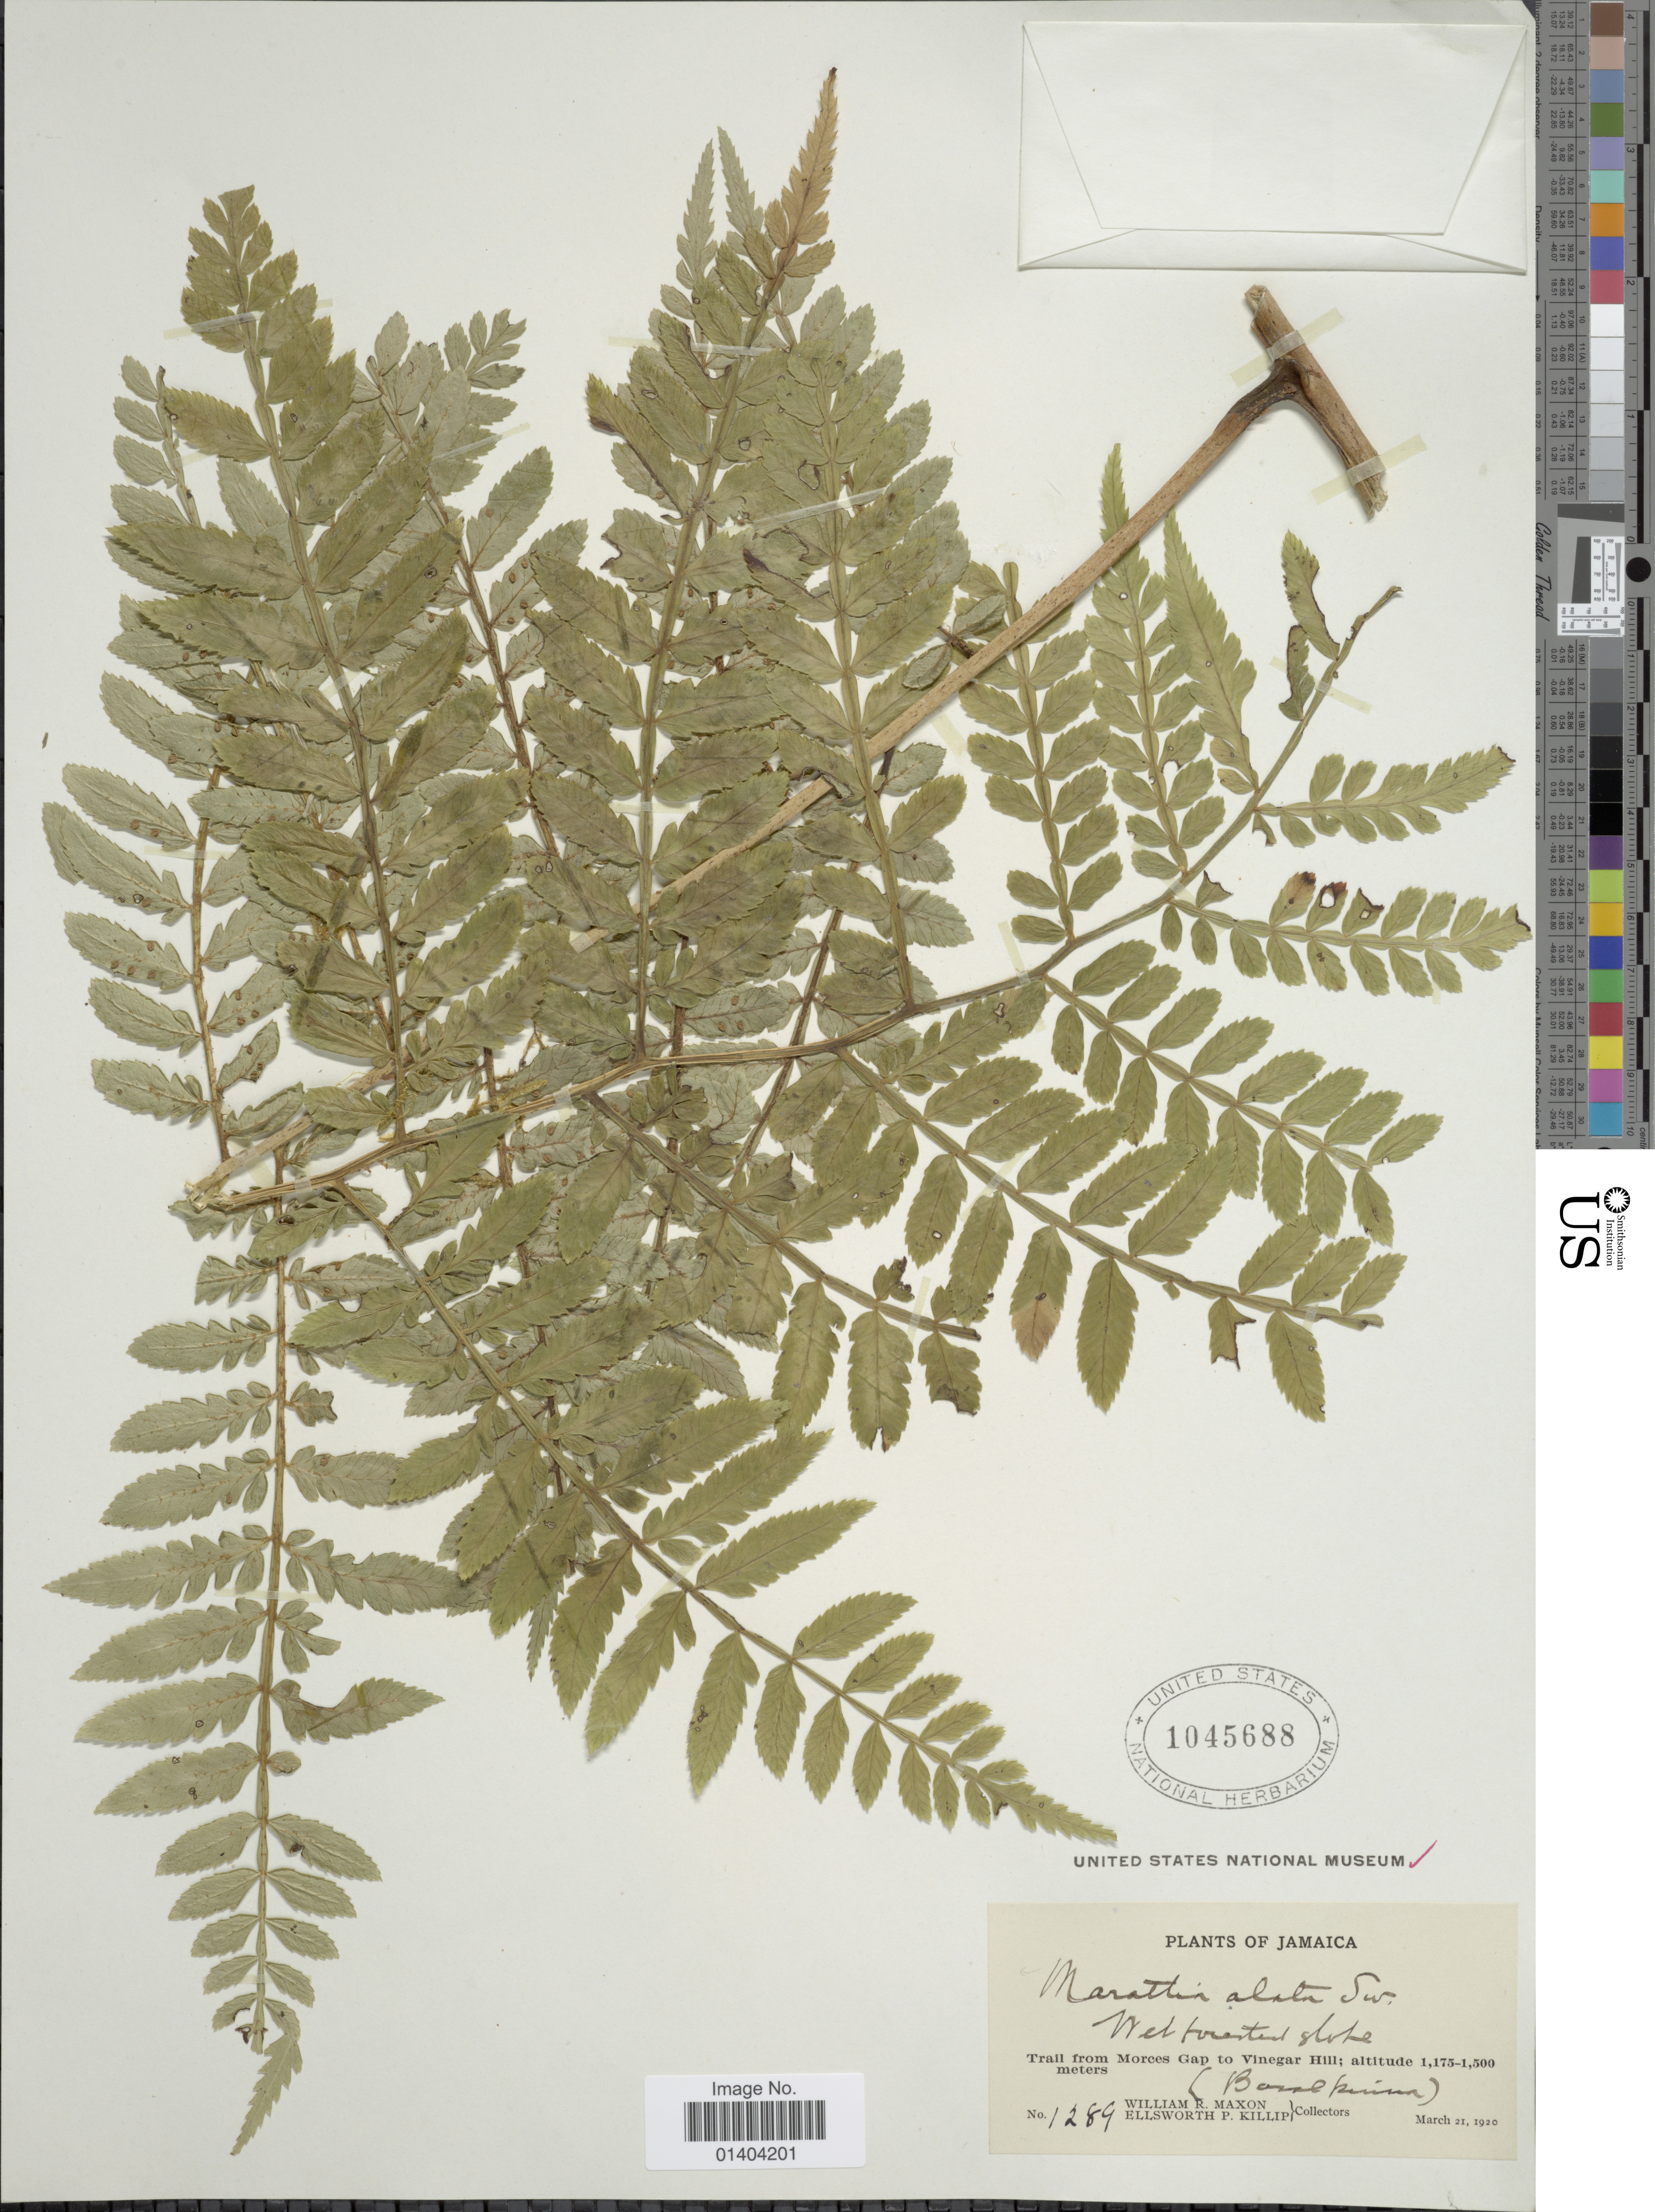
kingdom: Plantae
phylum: Tracheophyta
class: Polypodiopsida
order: Marattiales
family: Marattiaceae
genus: Marattia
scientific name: Marattia alata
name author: Sw.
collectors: W. R. Maxon & E. P. Killip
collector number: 1289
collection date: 1920-03-21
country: Jamaica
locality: Trail from Morces Gap to Vinegarf hill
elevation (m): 1175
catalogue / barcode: US 1045688